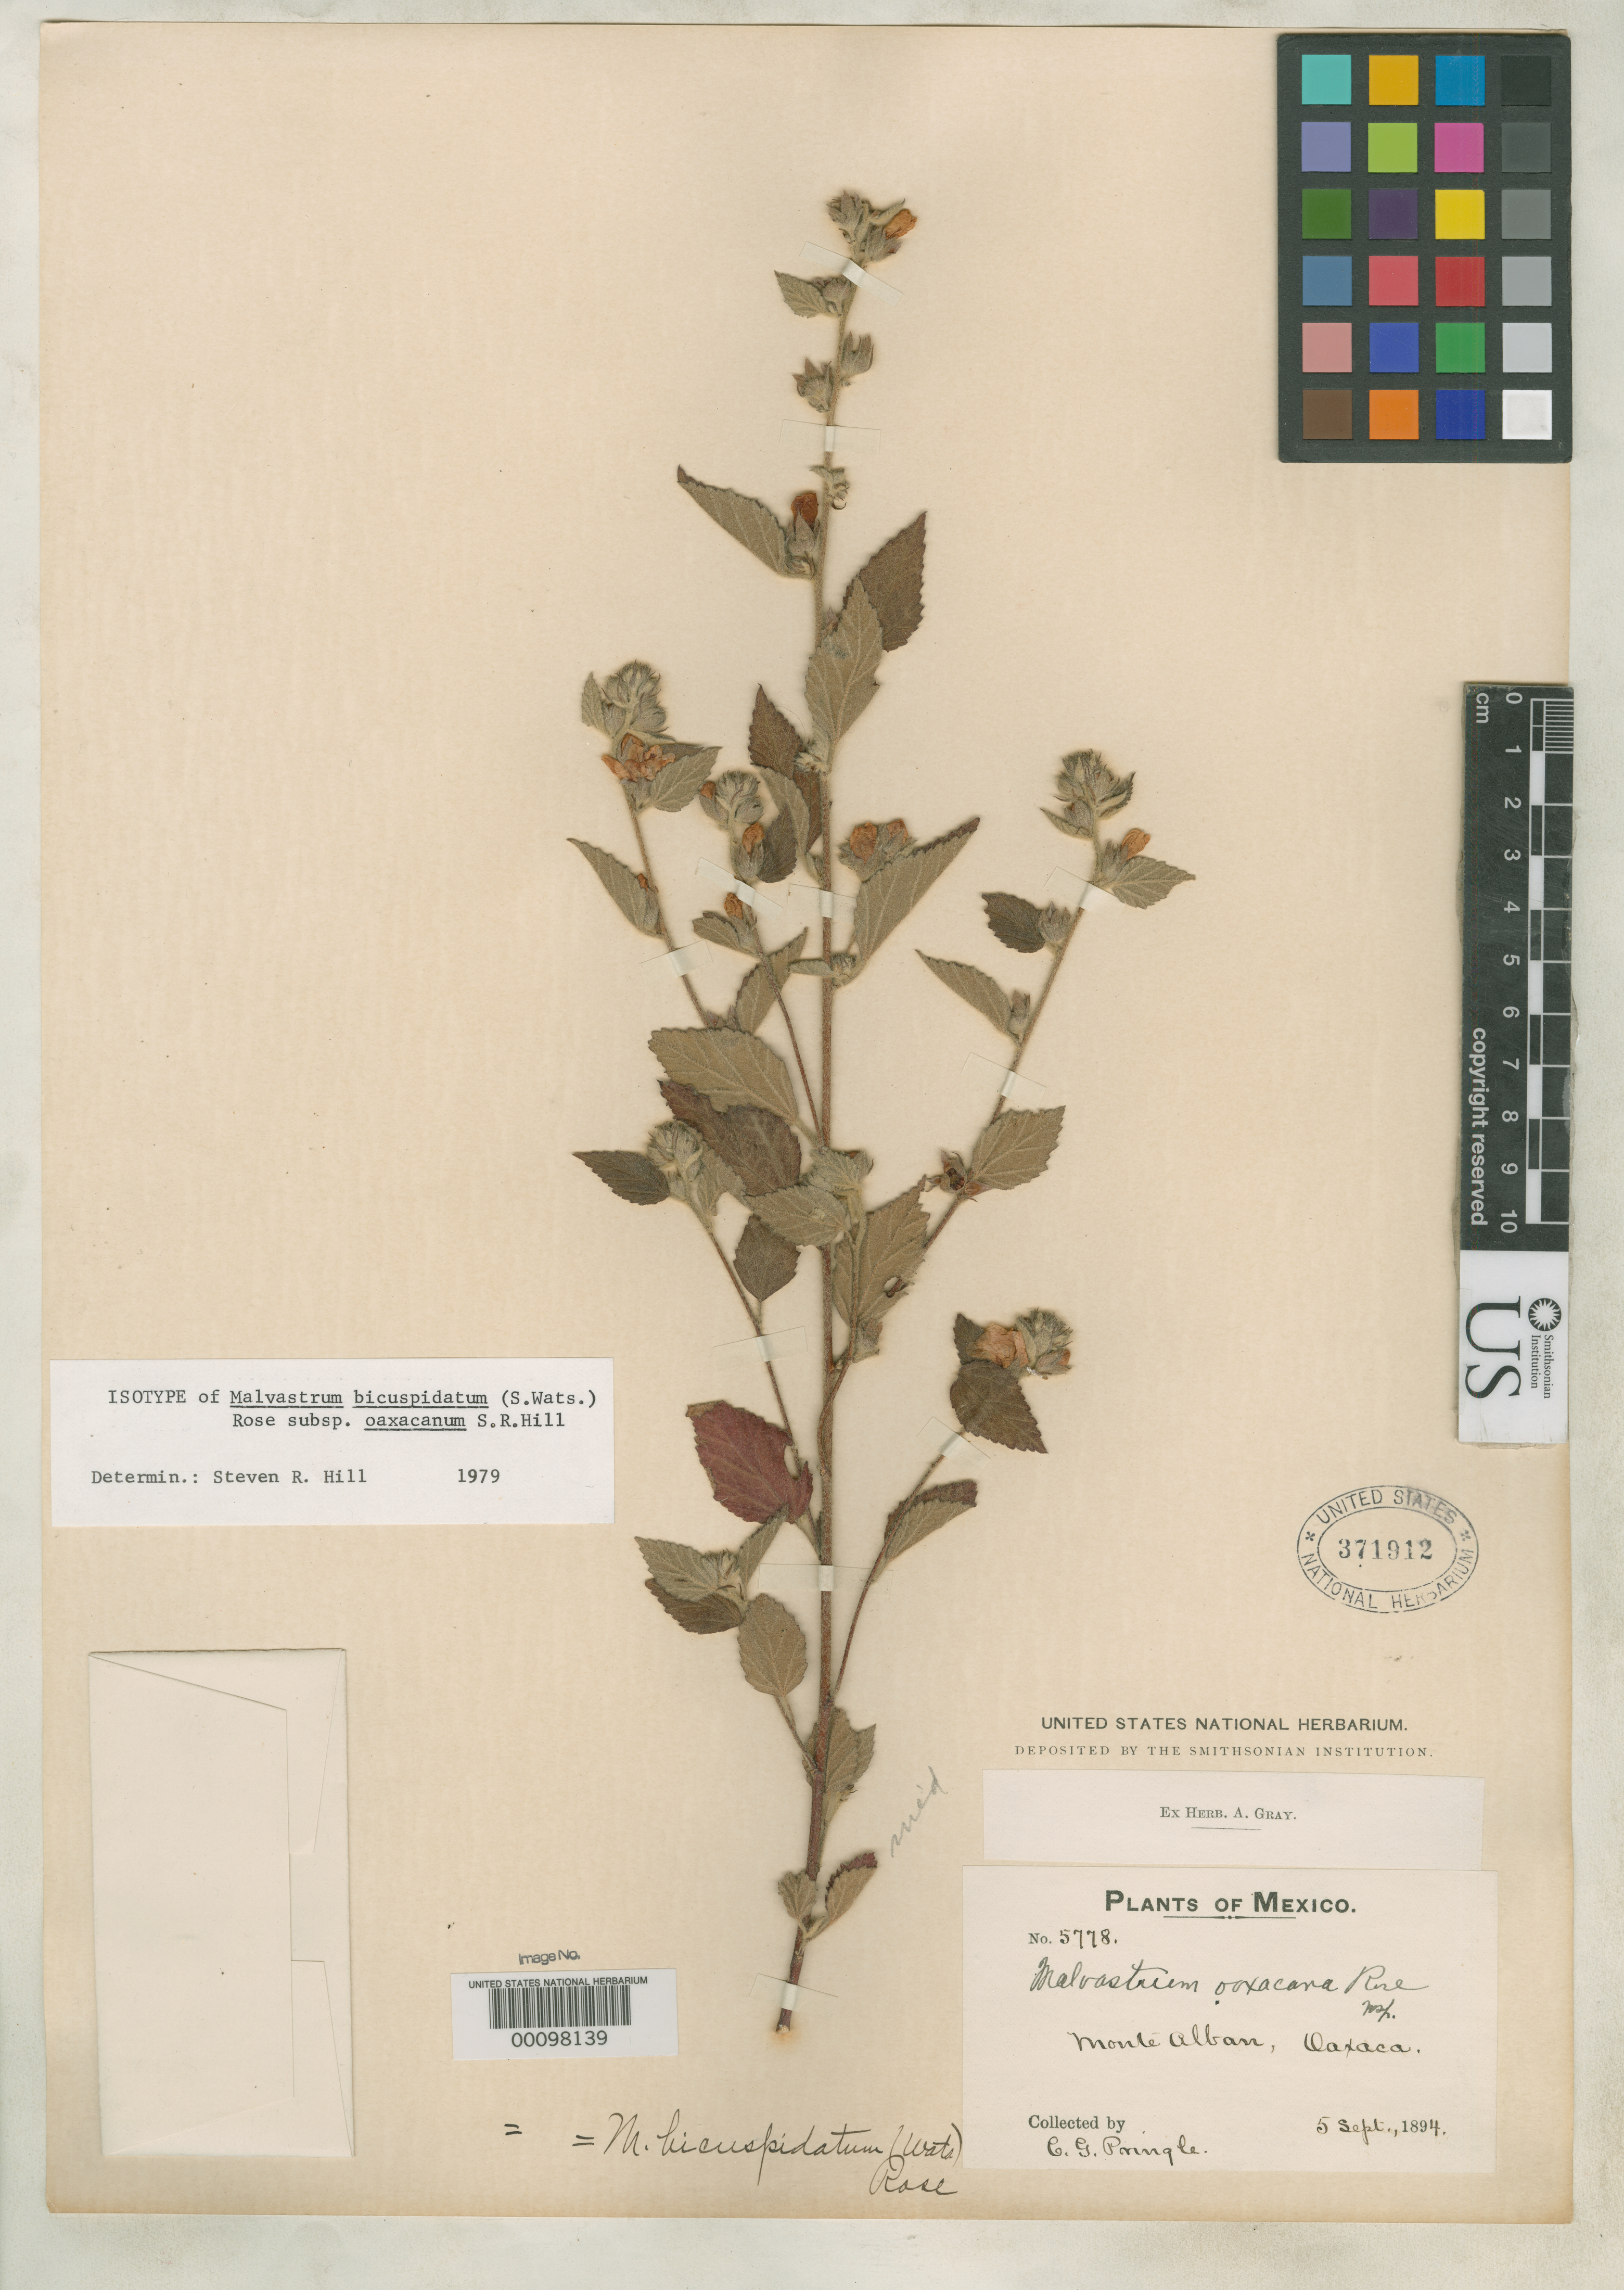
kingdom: Plantae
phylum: Tracheophyta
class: Magnoliopsida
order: Malvales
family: Malvaceae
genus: Malvastrum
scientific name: Malvastrum bicuspidatum subsp. oaxacanum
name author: S.R. Hill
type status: Isotype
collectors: C. G. Pringle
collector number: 5778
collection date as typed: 05 Sep 1894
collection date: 1894-09-05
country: Mexico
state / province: Oaxaca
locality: Monte Alban, Oaxaco City.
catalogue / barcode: US 371912